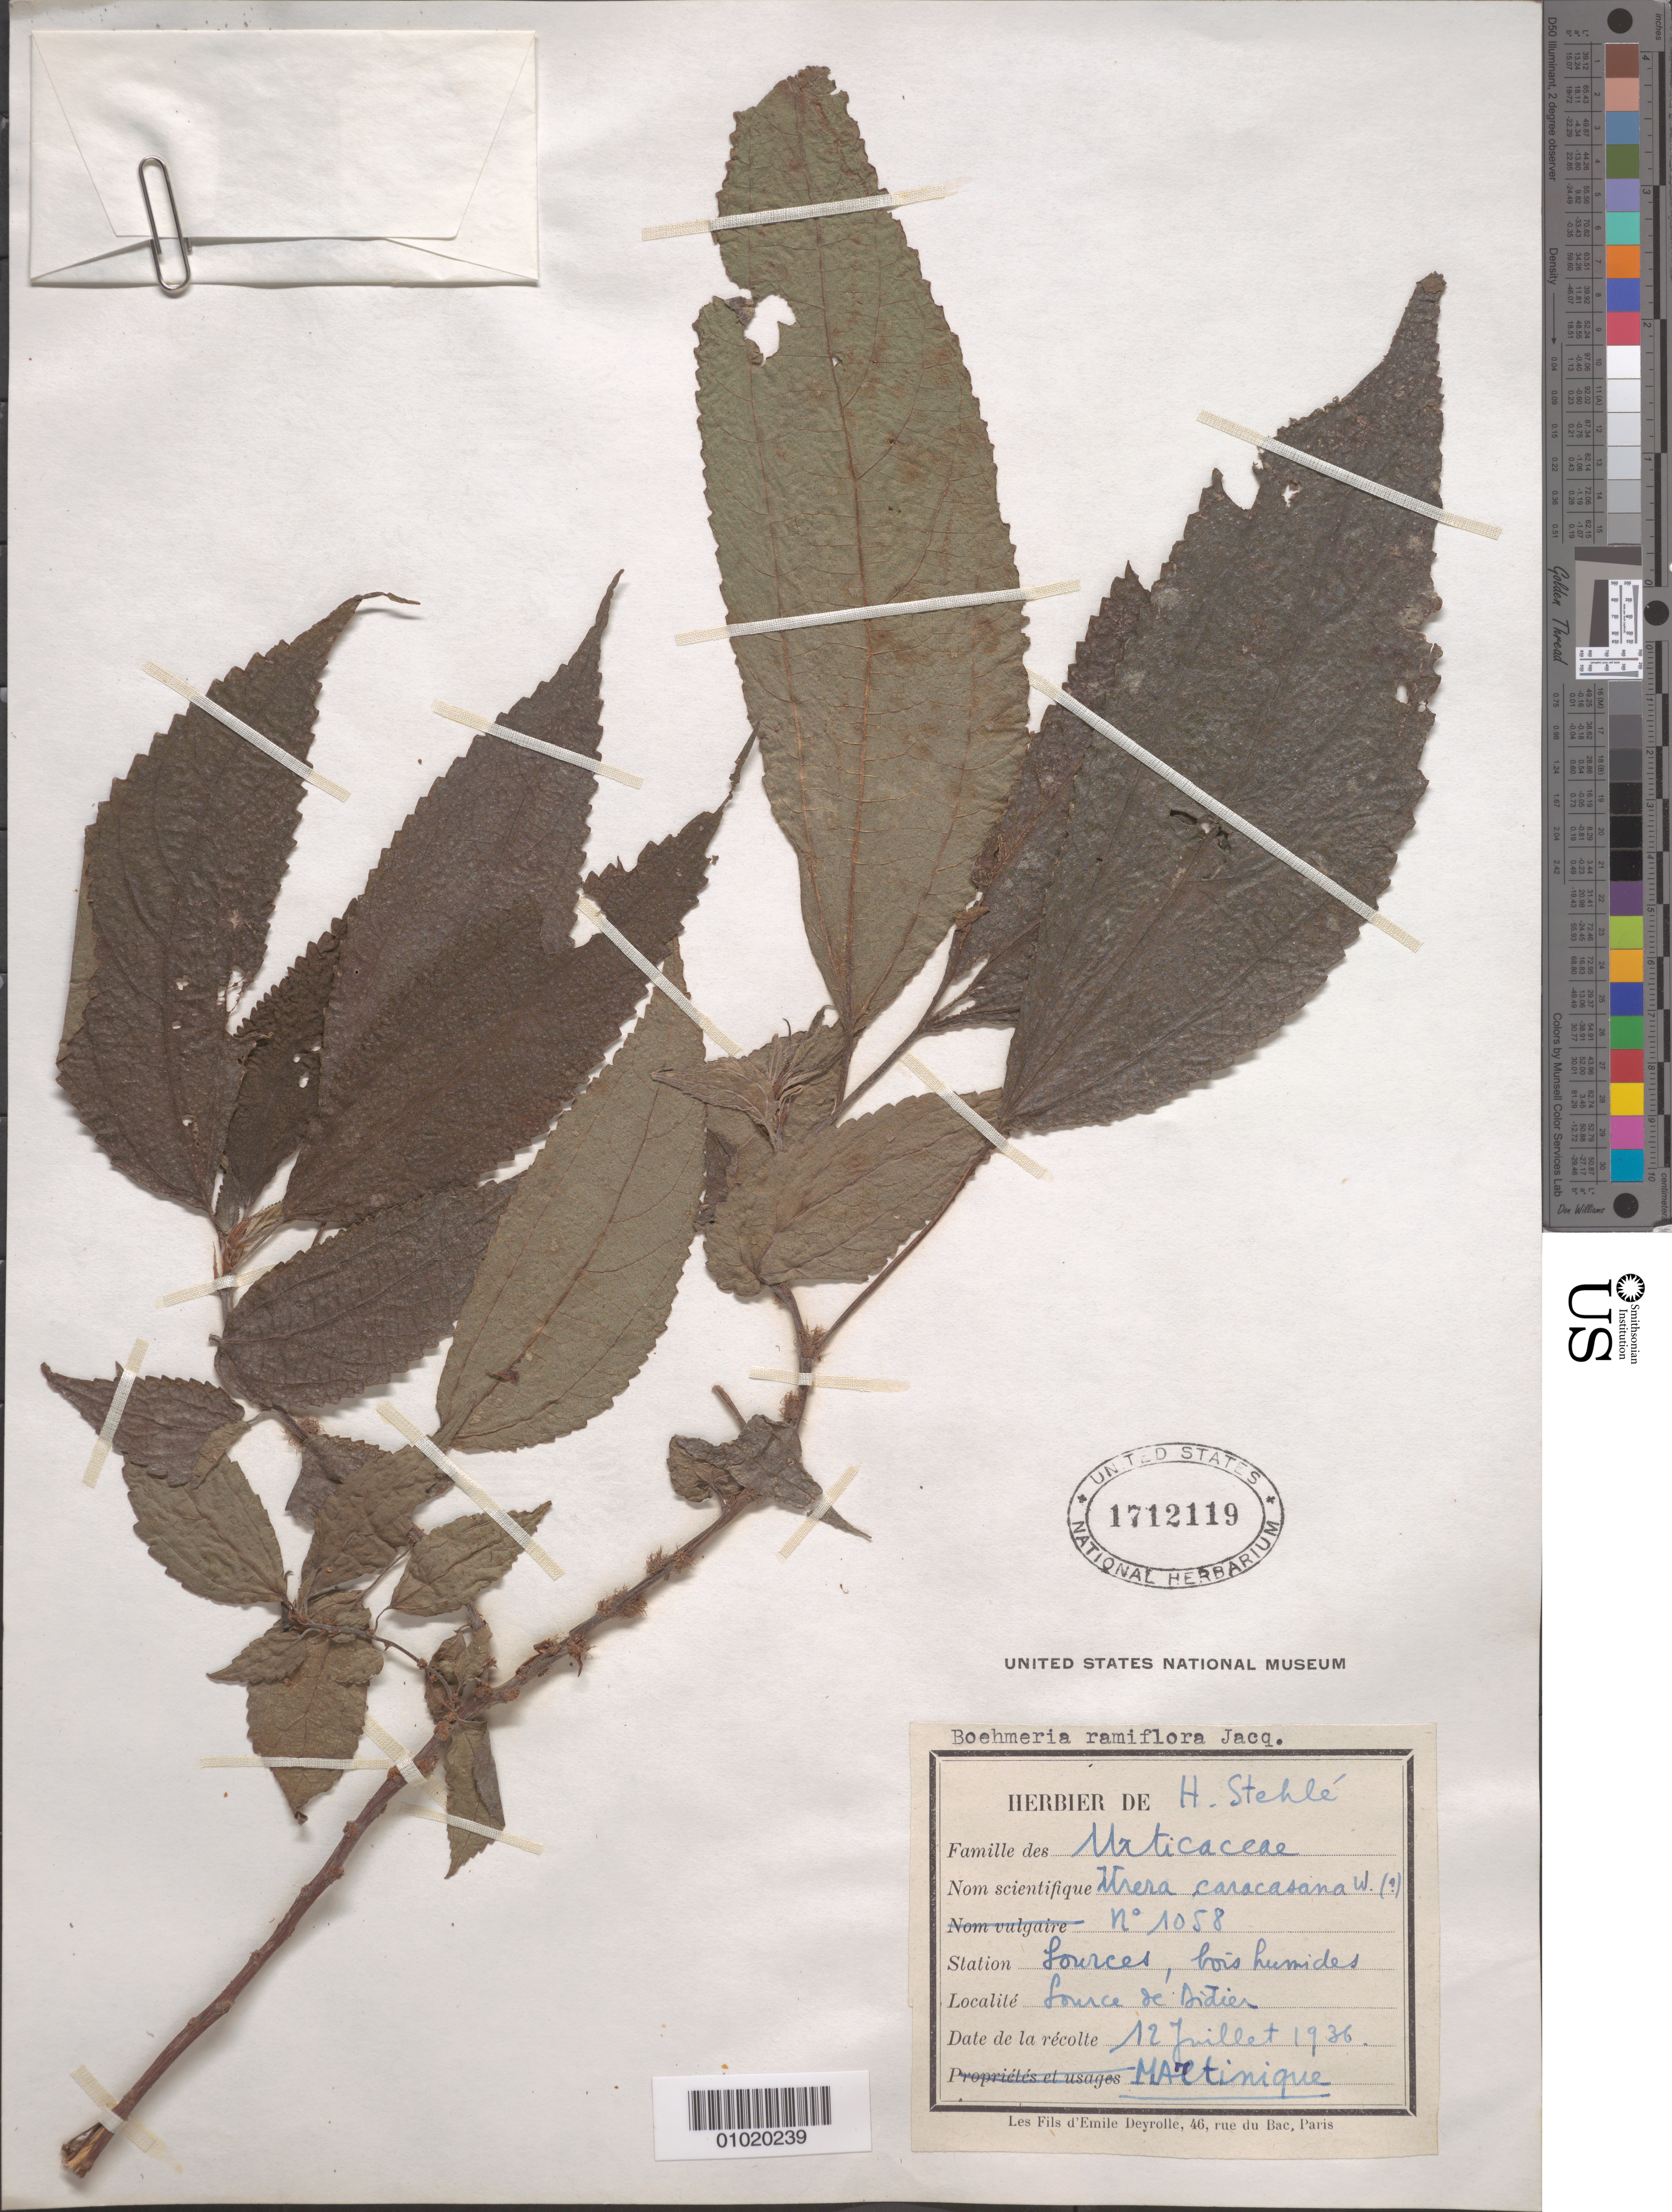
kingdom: Plantae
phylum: Tracheophyta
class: Magnoliopsida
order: Rosales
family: Urticaceae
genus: Boehmeria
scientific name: Boehmeria ramiflora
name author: Jacq.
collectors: H. Stehlé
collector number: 1058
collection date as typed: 19 Jul 1936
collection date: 1936-07-19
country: Martinique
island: Martinique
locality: Source de Didier.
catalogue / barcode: US 1712119